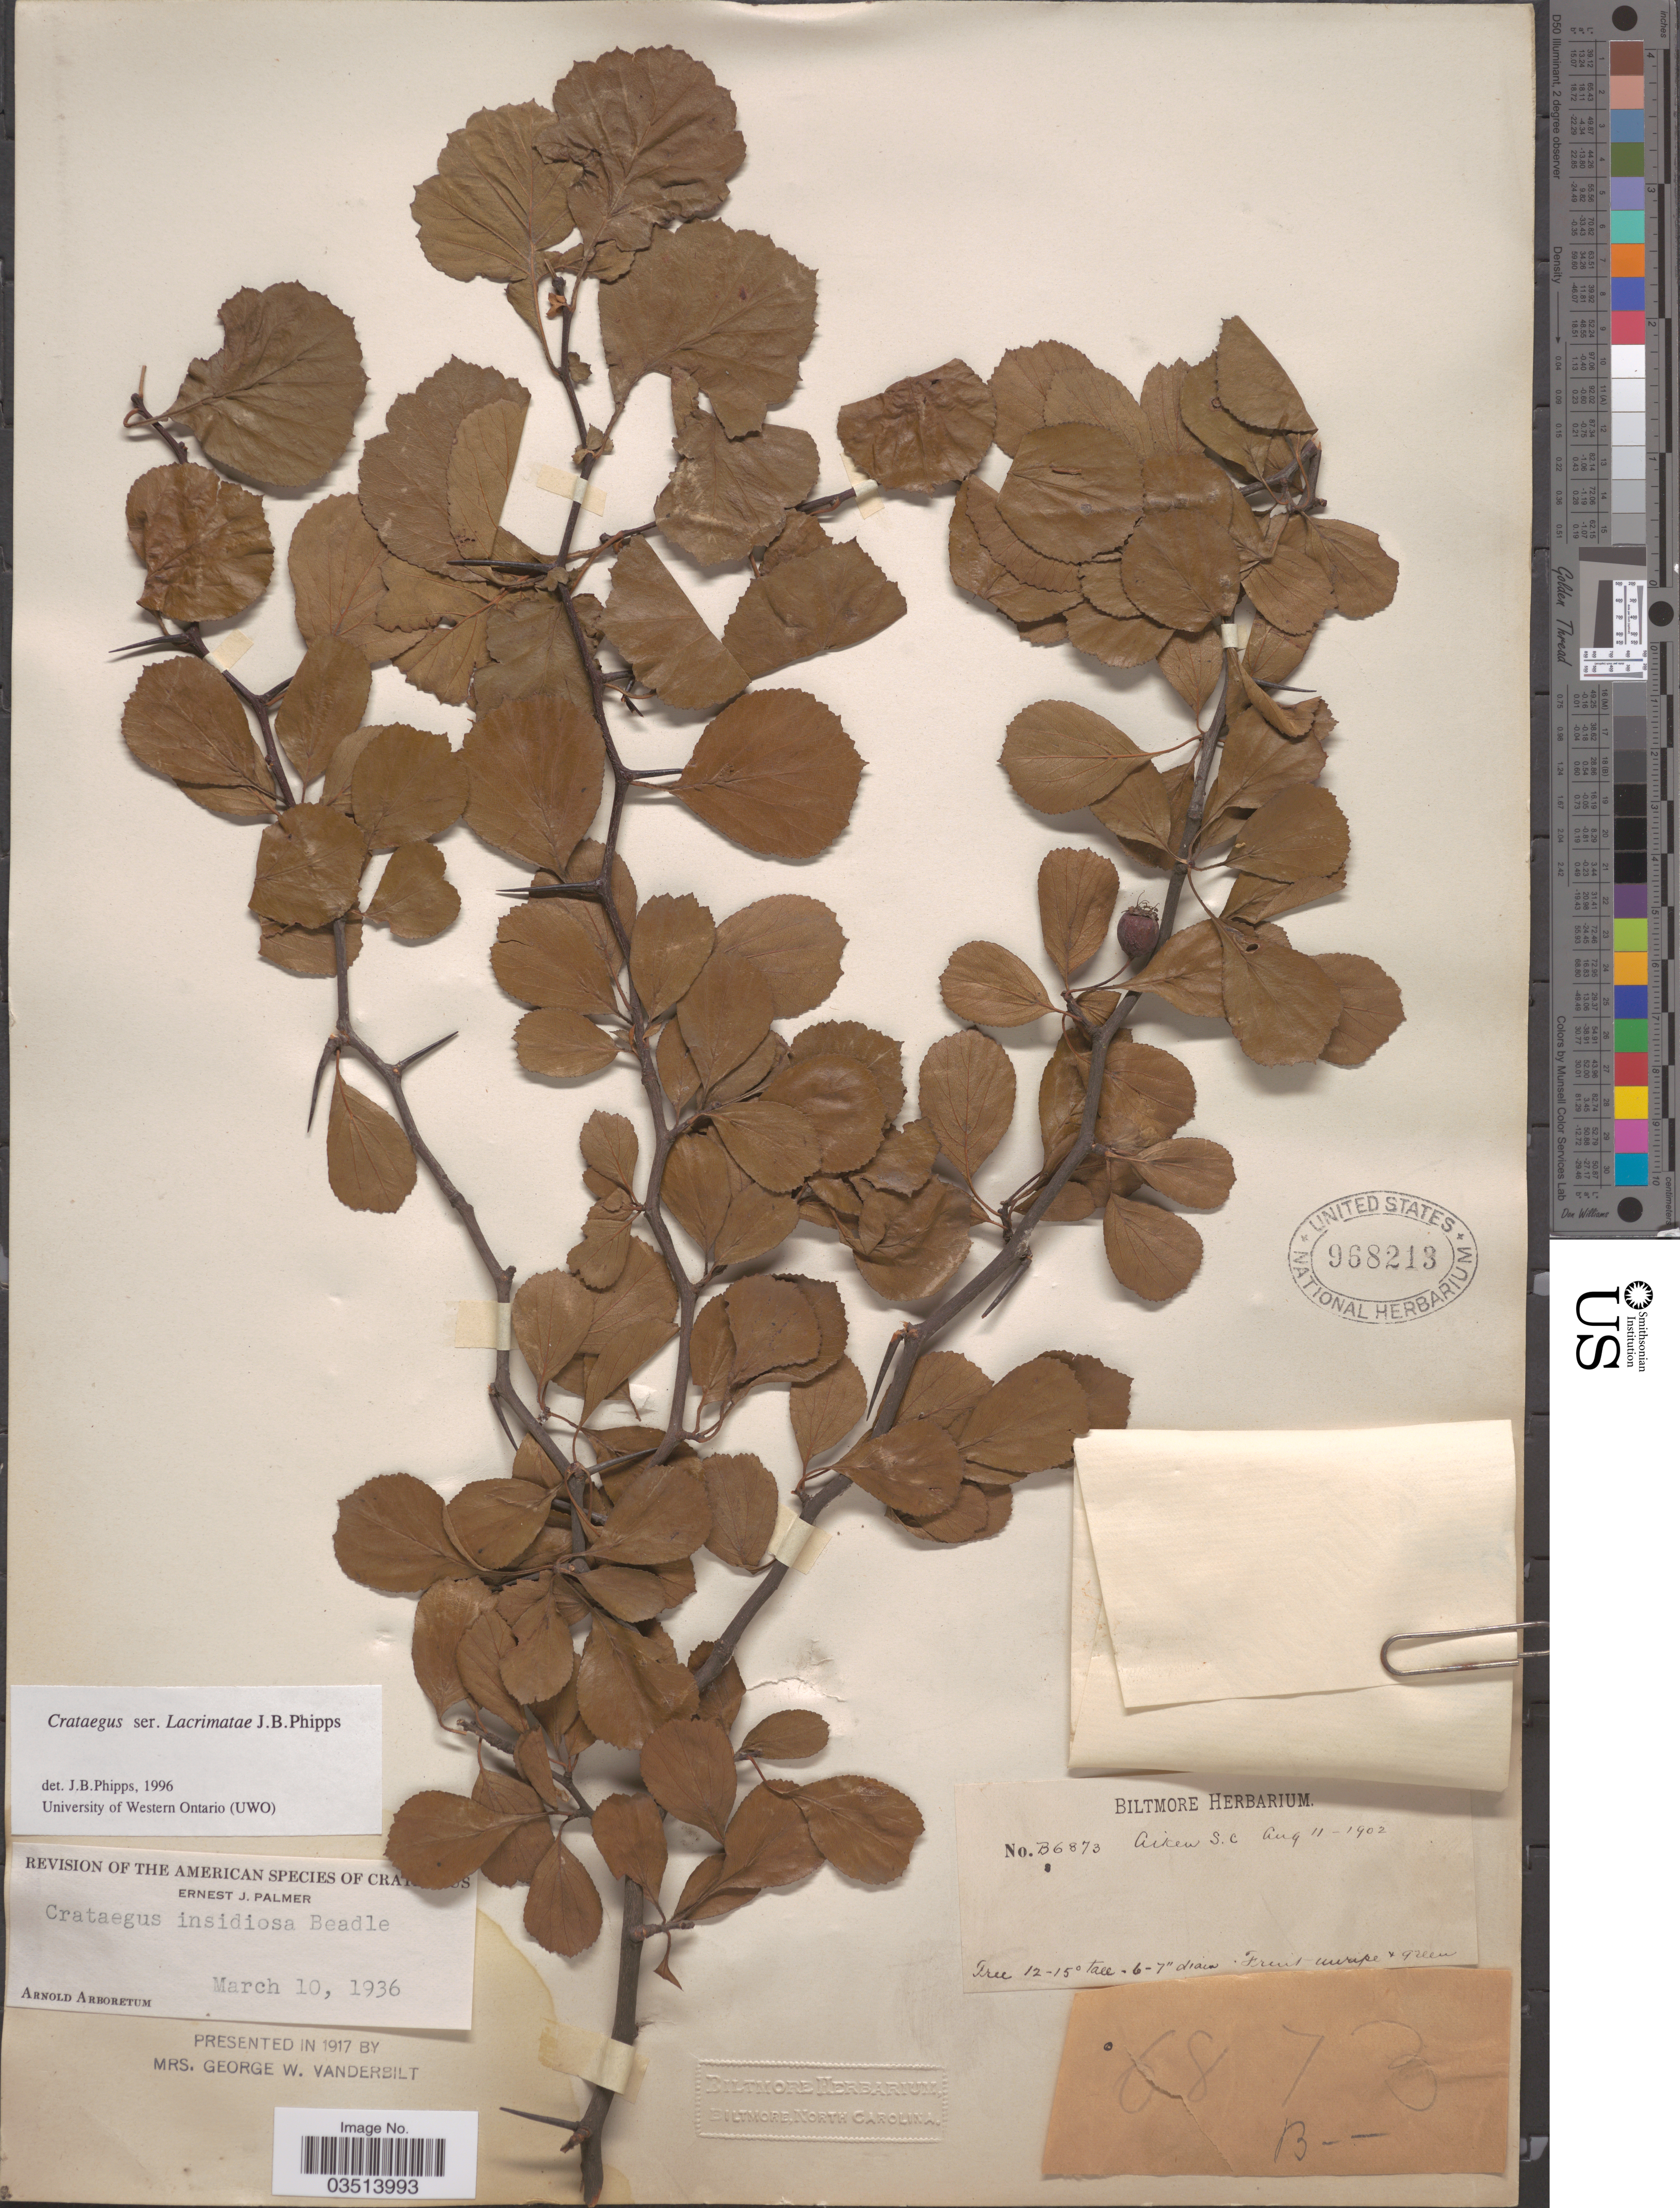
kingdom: Plantae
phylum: Tracheophyta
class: Magnoliopsida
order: Rosales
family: Rosaceae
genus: Crataegus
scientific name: Crataegus condigna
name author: Beadle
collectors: ex herb. Biltmore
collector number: B6873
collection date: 1902-08-11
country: United States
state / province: South Carolina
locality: Aiken.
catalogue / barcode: US 968213